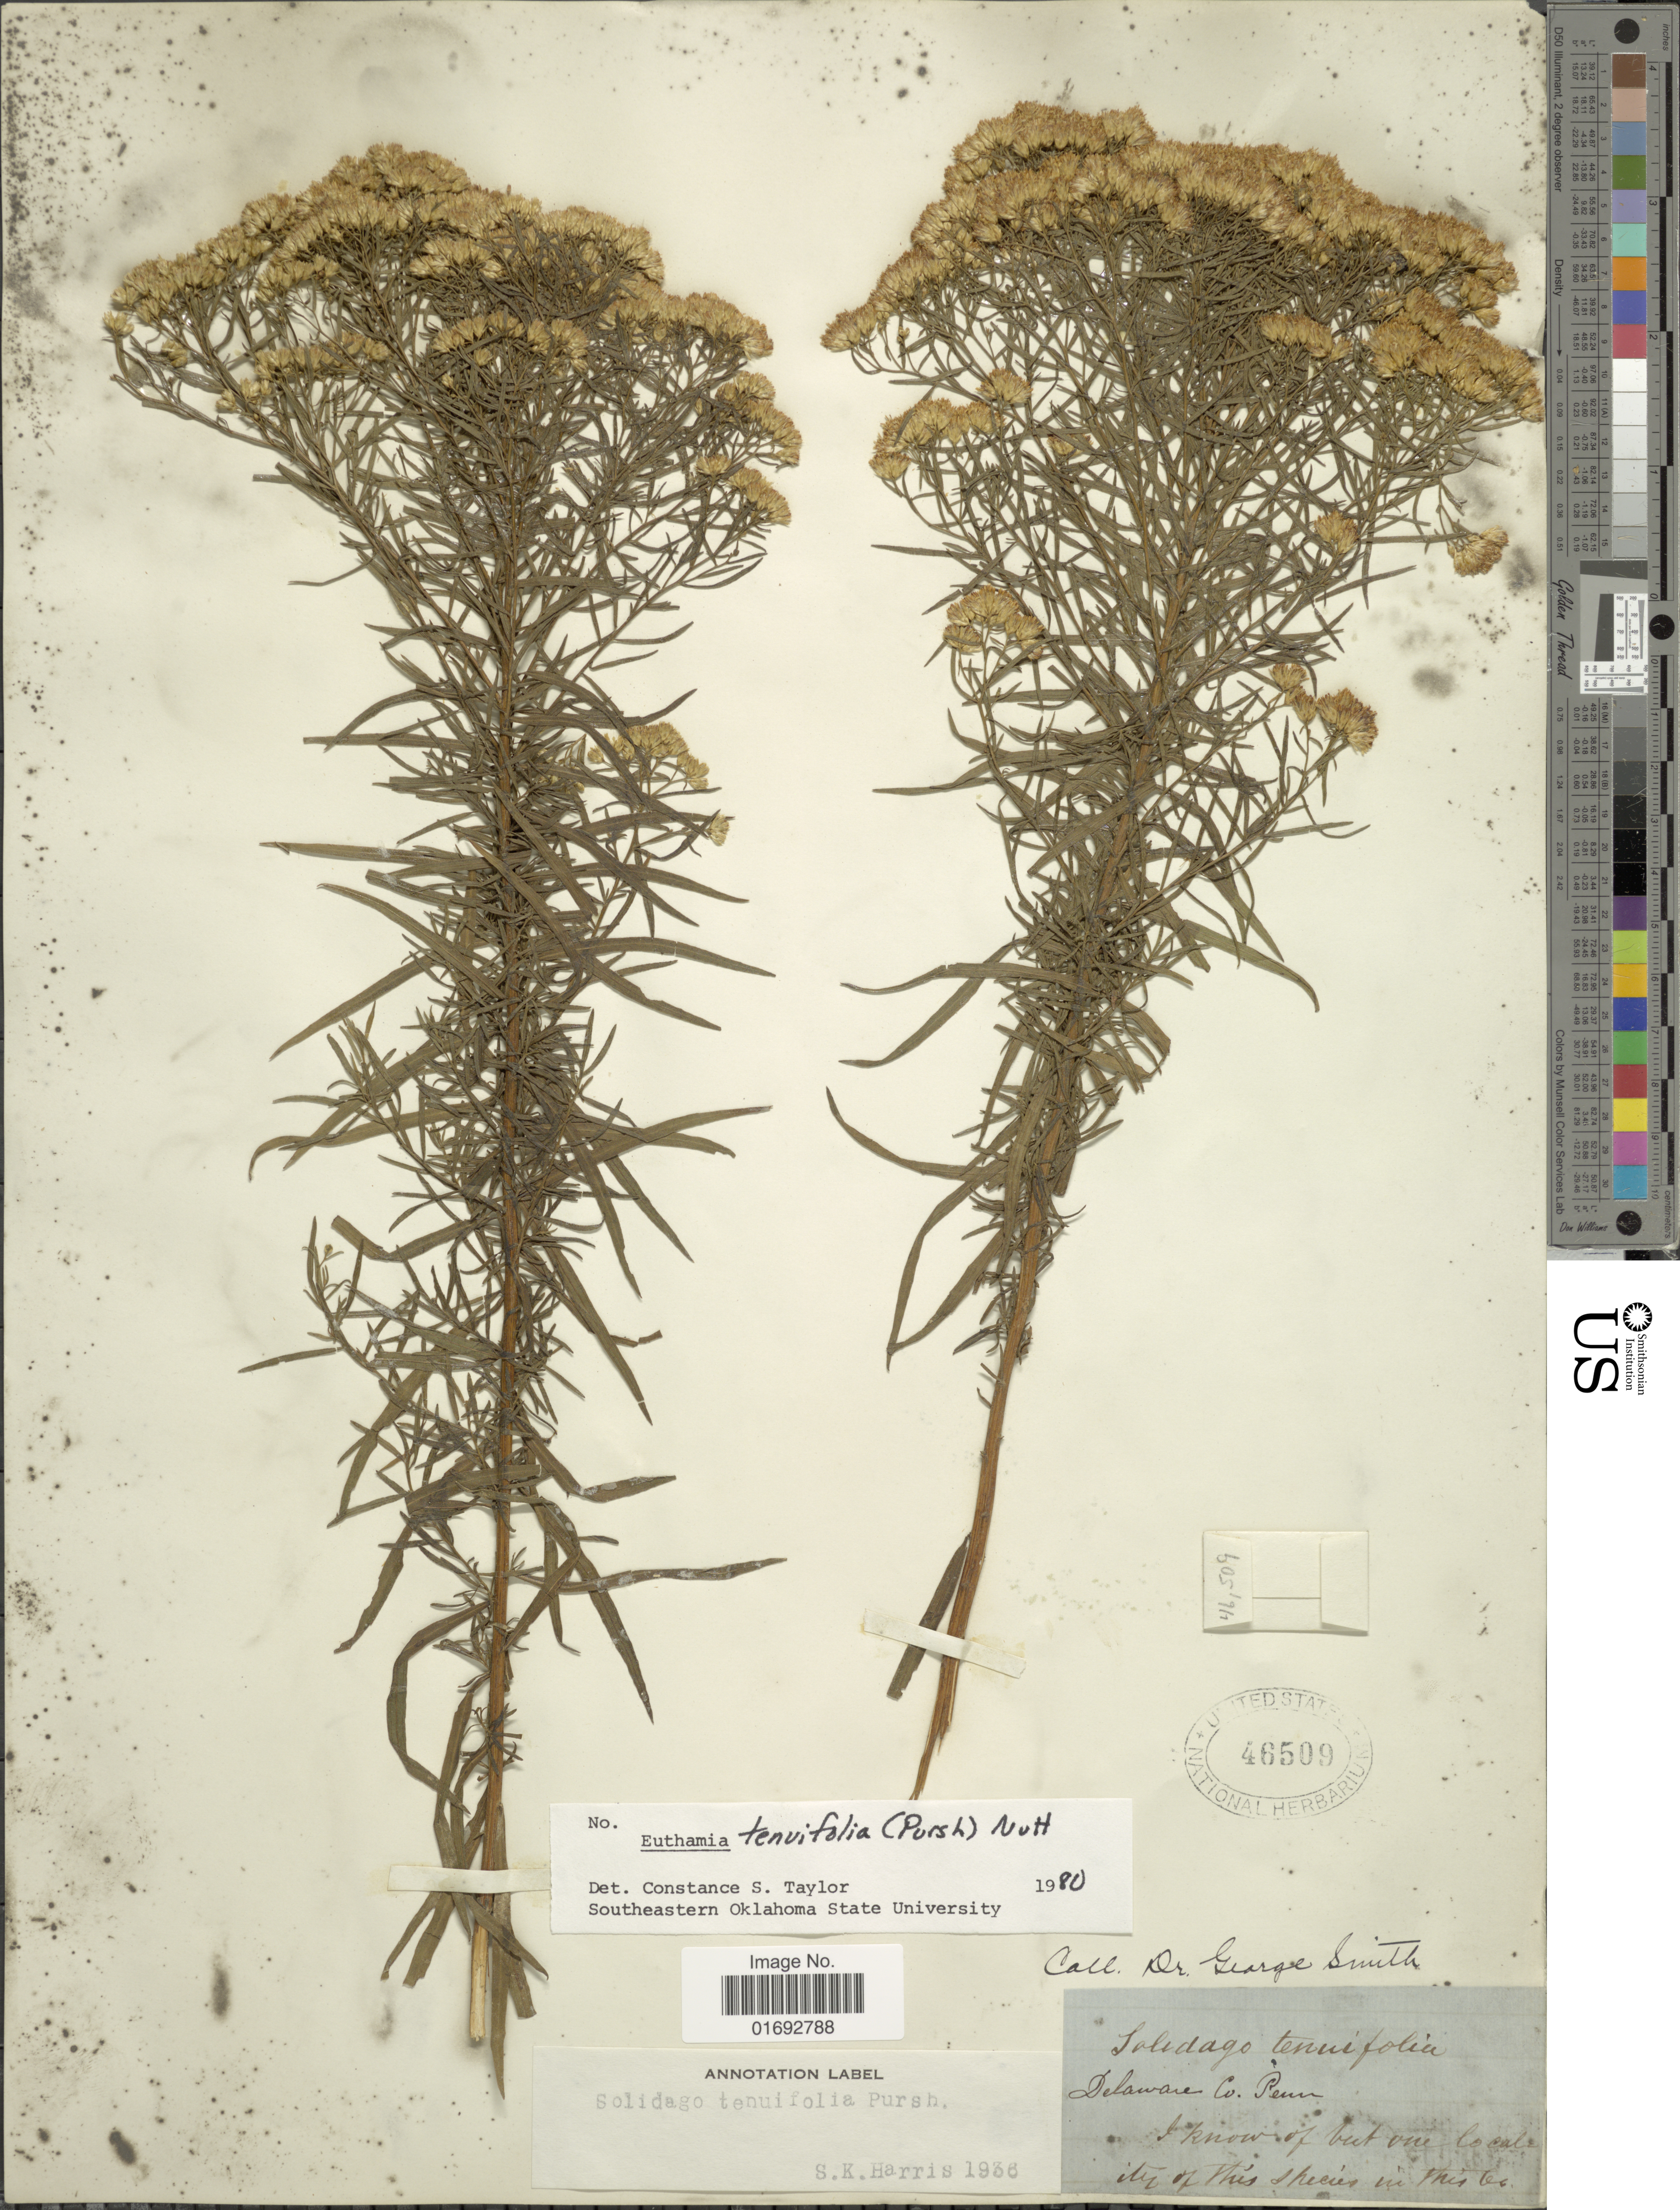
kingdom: Plantae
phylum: Tracheophyta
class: Magnoliopsida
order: Asterales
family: Asteraceae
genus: Euthamia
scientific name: Euthamia tenuifolia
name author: (Pursh) Nutt.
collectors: G. Smith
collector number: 46509?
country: United States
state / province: Pennsylvania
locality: Delaware Co.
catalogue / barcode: US 46509